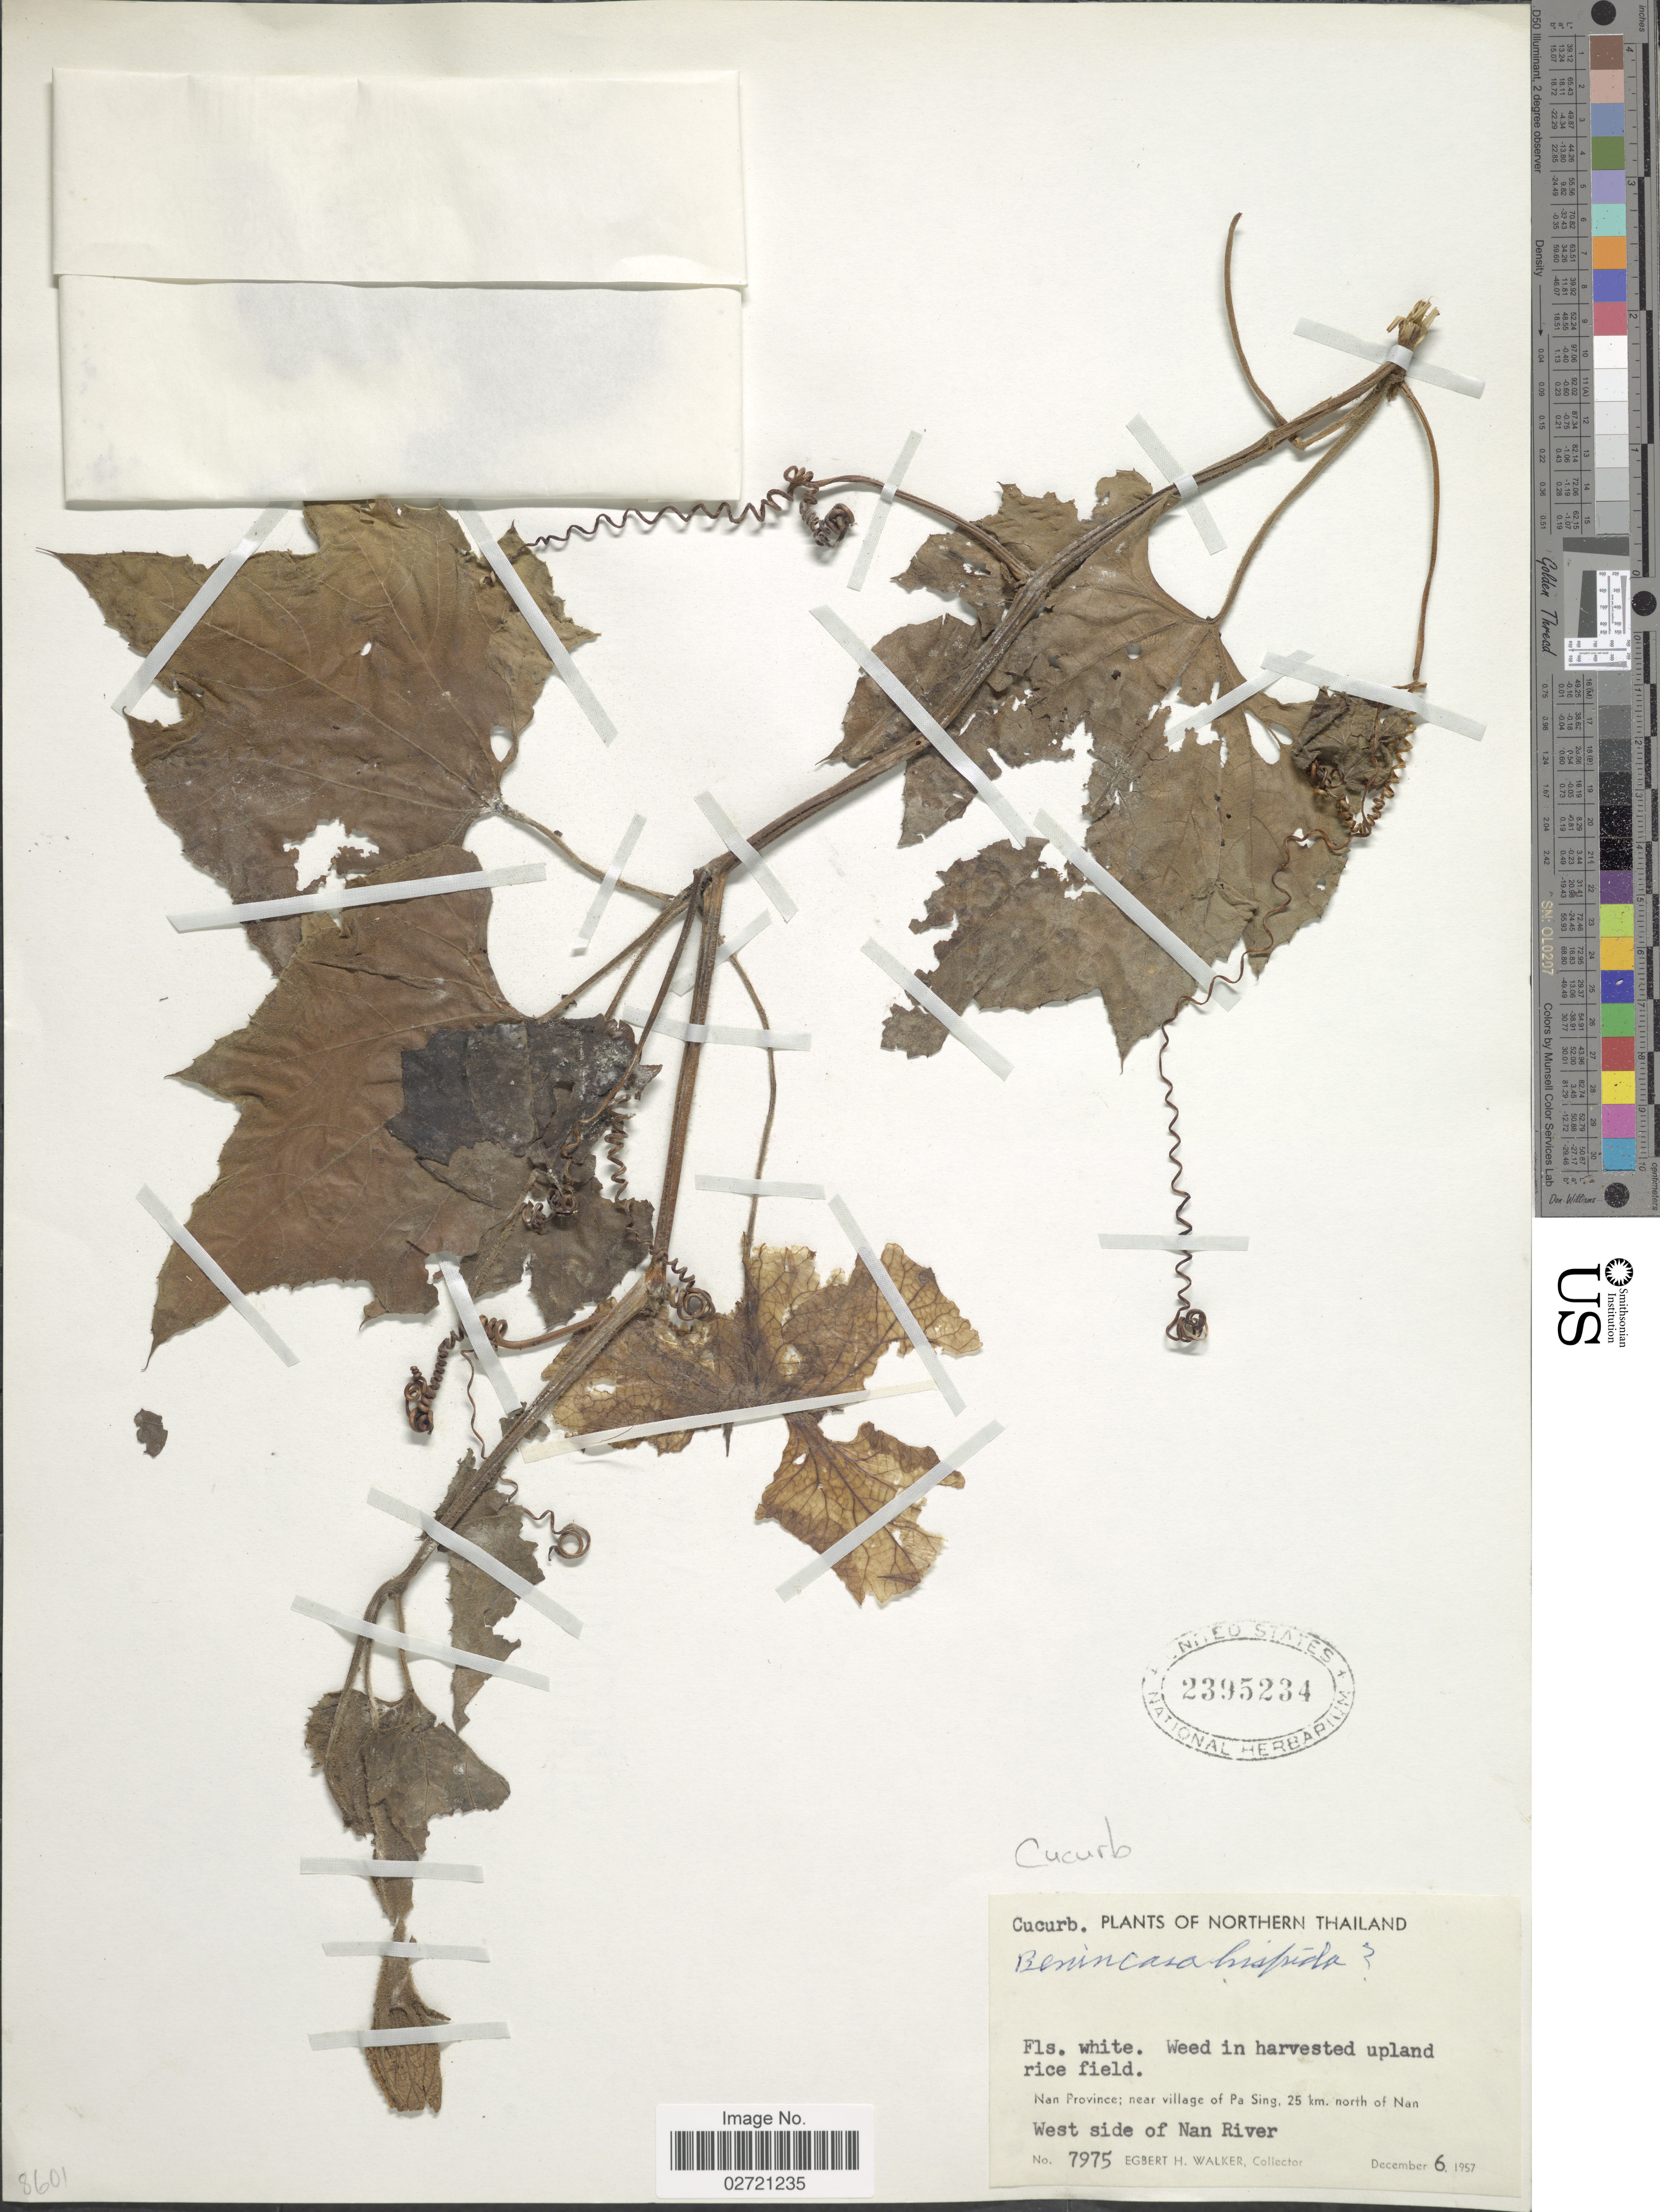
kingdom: Plantae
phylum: Tracheophyta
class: Magnoliopsida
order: Cucurbitales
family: Cucurbitaceae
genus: Benincasa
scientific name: Benincasa hispida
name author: (Thunb.) Cogn.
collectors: E. H. Walker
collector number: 7975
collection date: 1957-12-06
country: Thailand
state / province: Nan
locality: Northern Thailand. Near village of Pa Sing, 25 km. north of Han. West side of Nan River.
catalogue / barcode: US 2395234